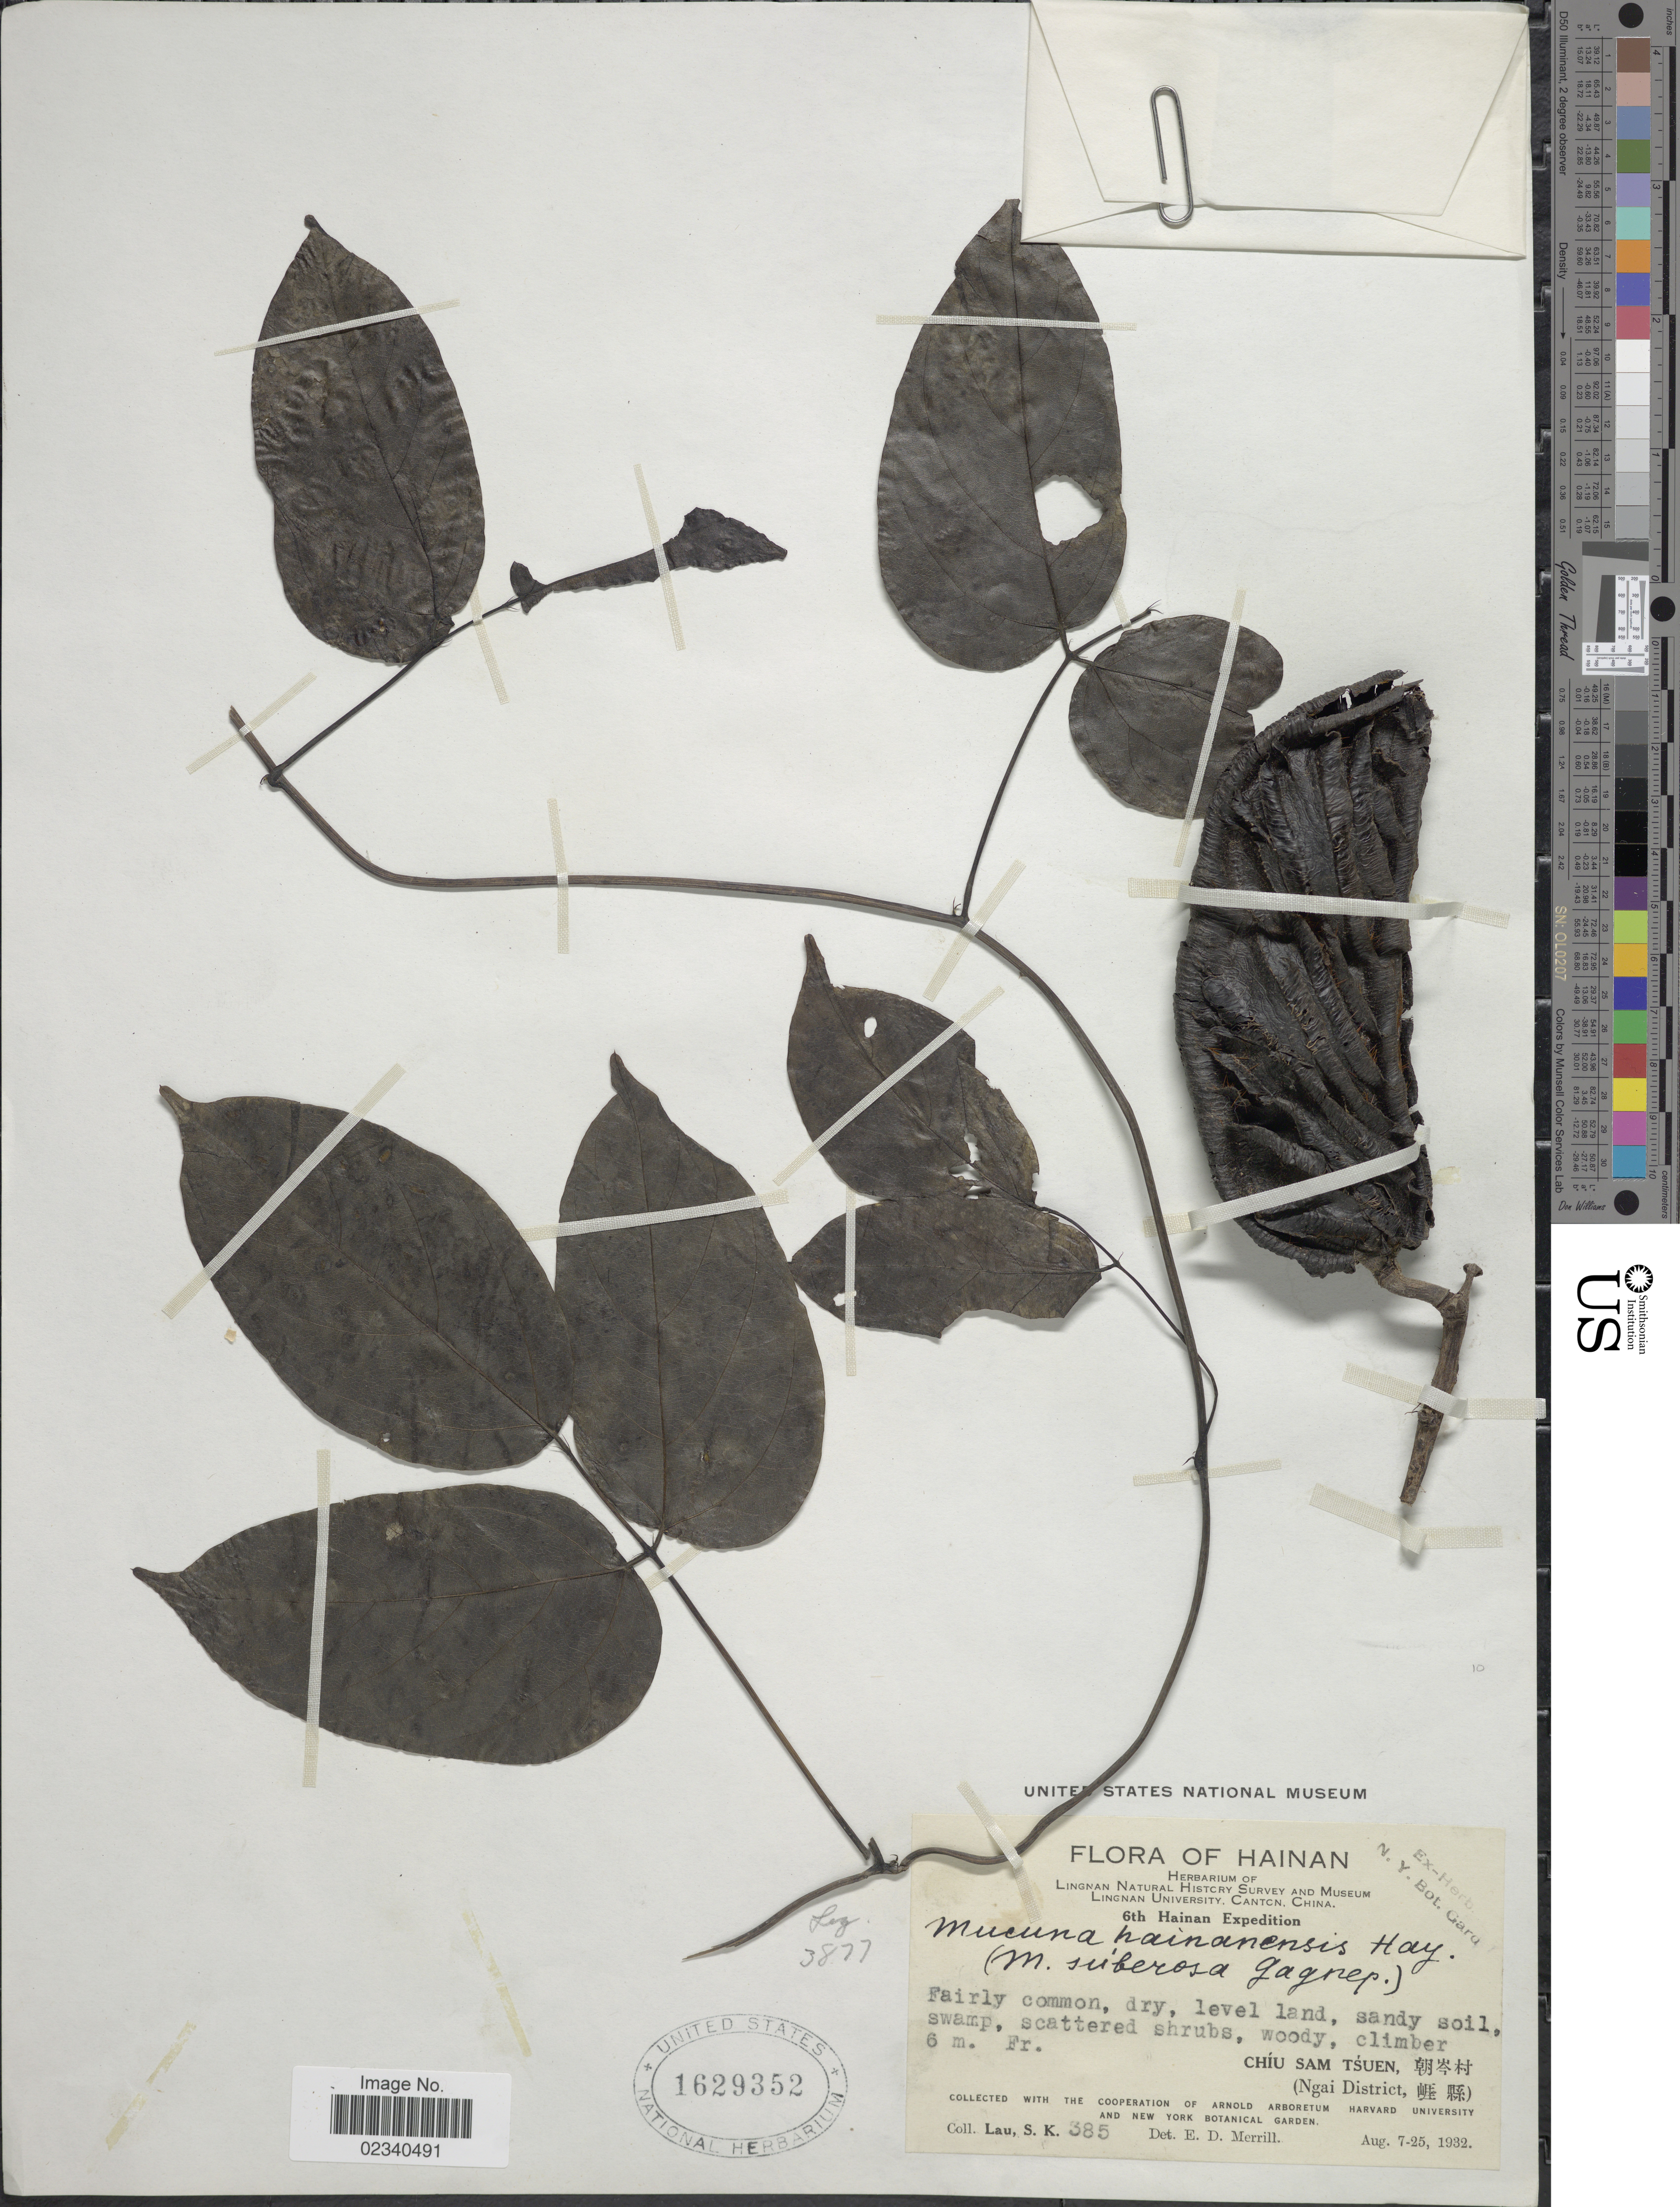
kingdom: Plantae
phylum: Tracheophyta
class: Magnoliopsida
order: Fabales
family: Fabaceae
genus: Mucuna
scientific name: Mucuna hainanensis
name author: Hayata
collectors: S. K. Lau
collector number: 385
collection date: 1932-08-07/1932-08-25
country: China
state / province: Hainan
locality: Chíu Sam Tsuen (Ngai District)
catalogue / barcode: US 1629352